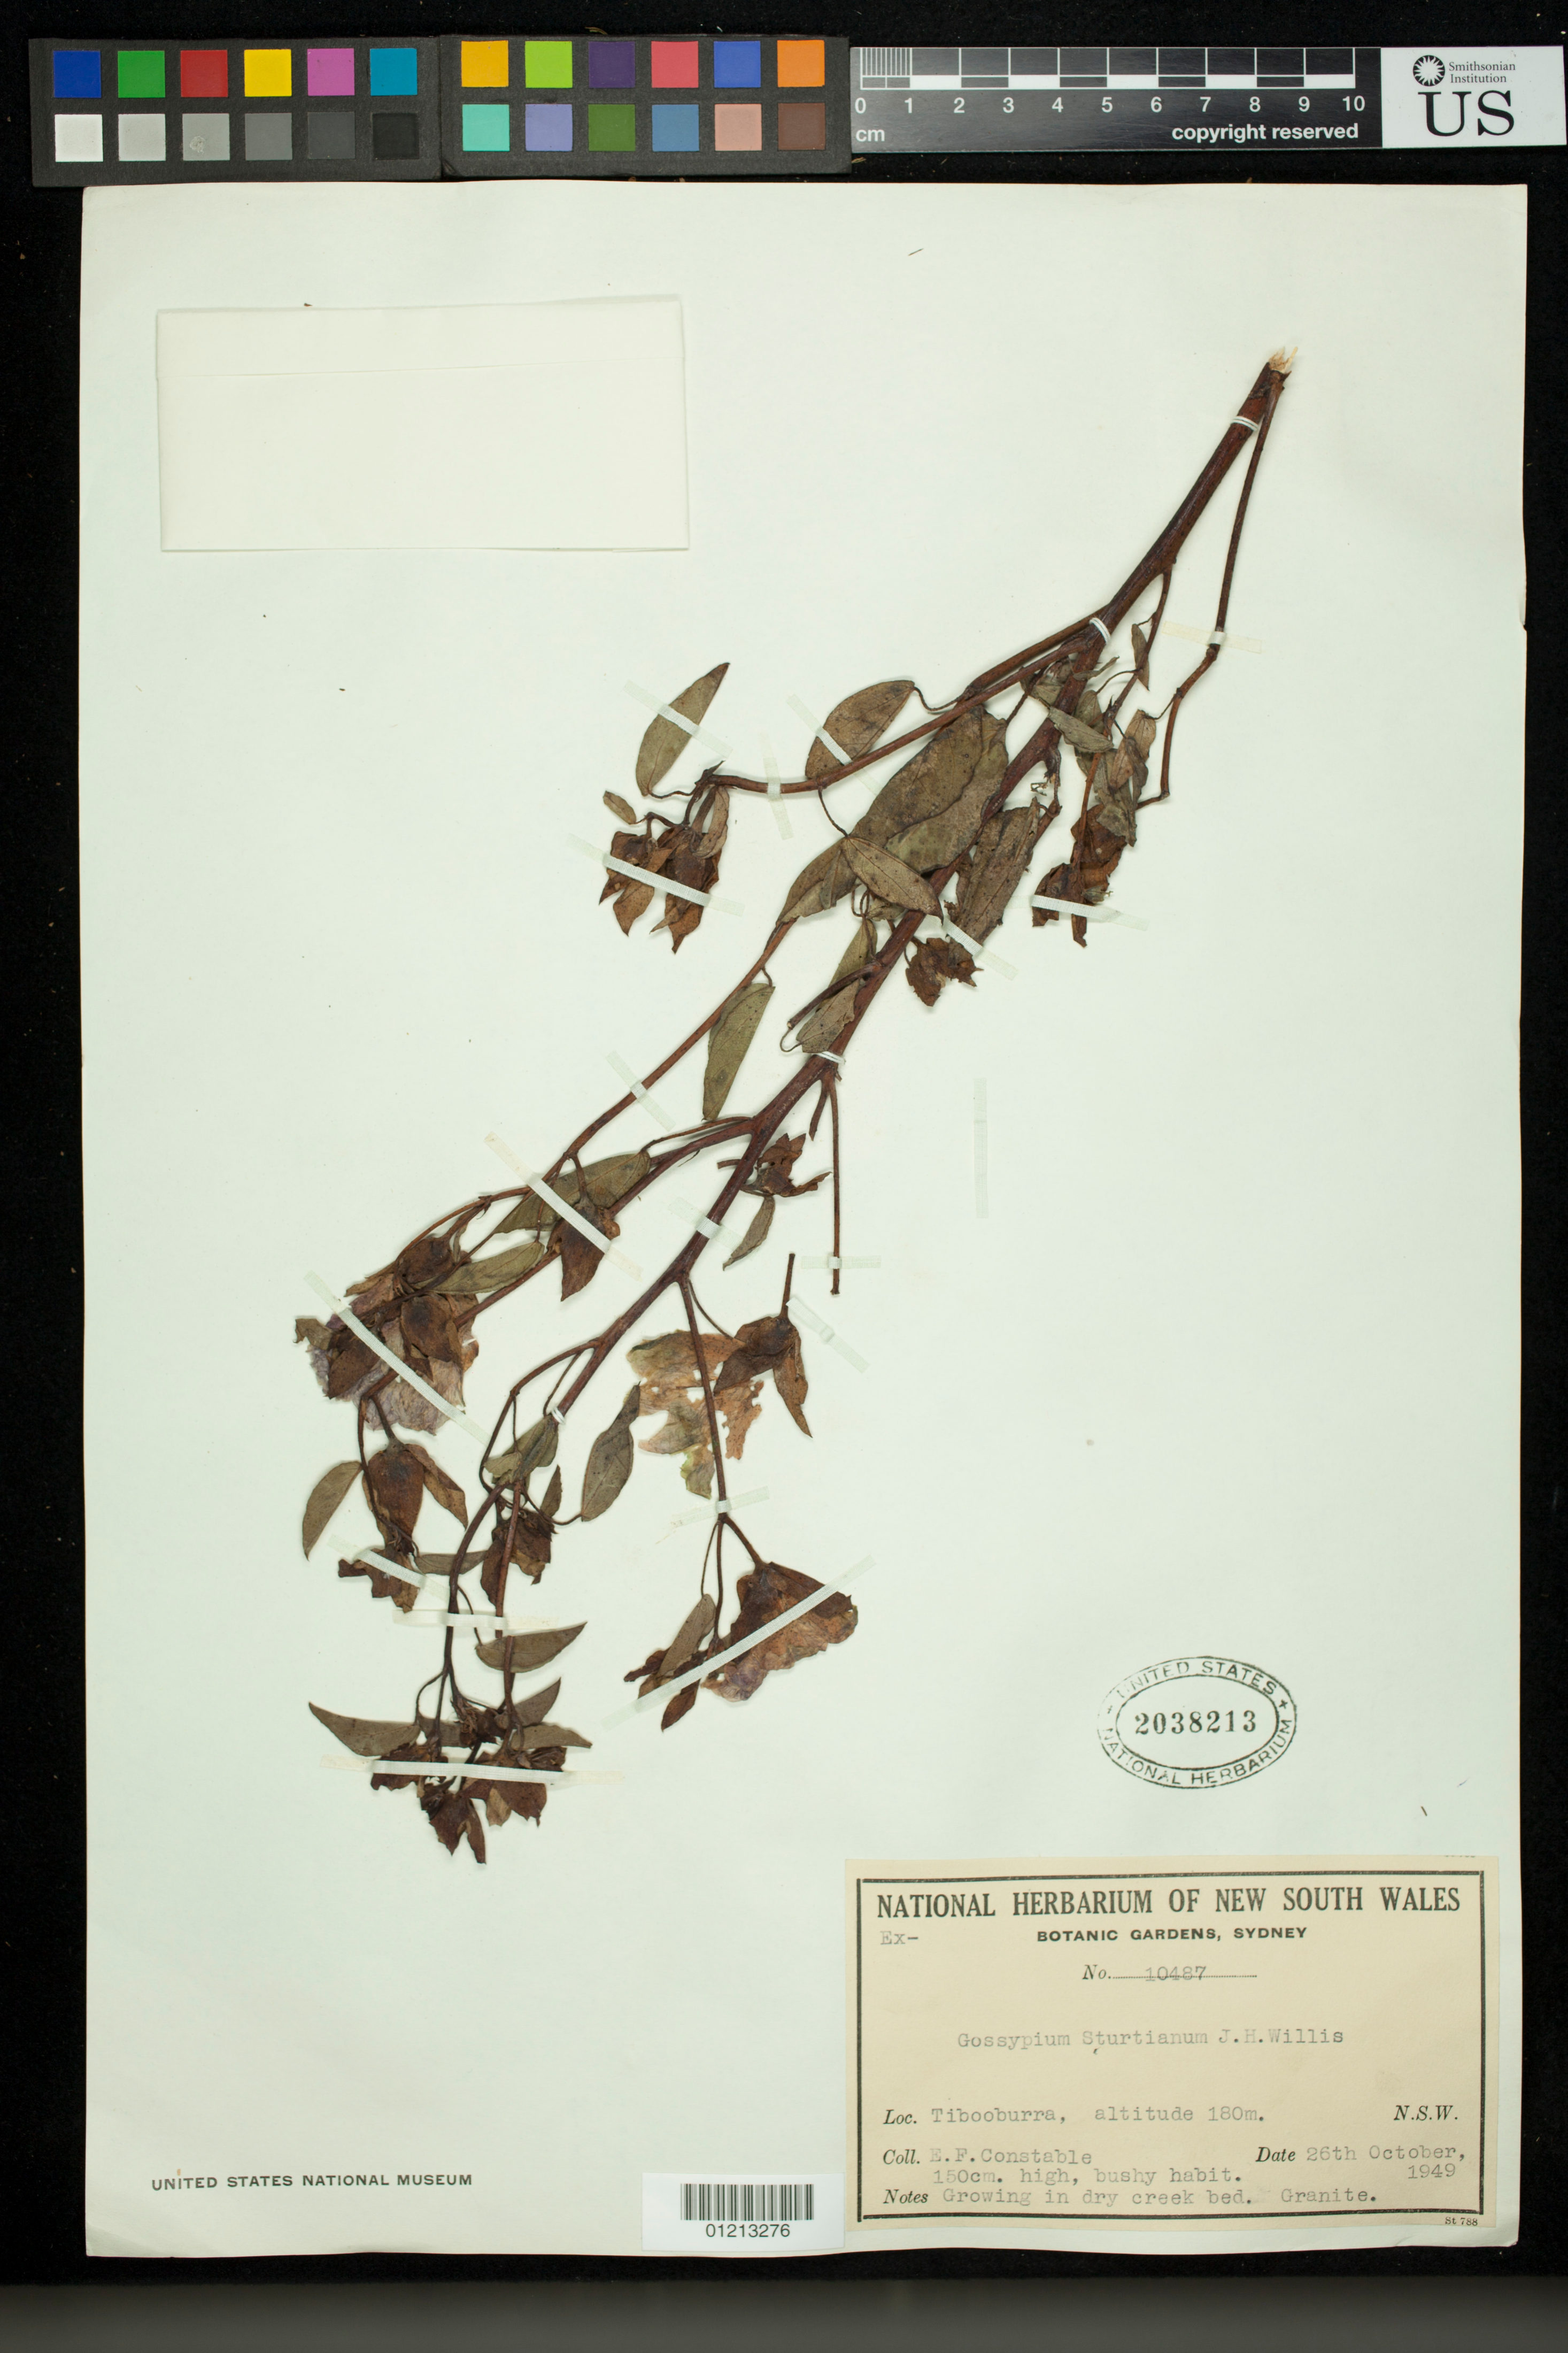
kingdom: Plantae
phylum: Tracheophyta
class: Magnoliopsida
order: Malvales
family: Malvaceae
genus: Gossypium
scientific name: Gossypium sturtii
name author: F. Muell.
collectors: E. F. Constable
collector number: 10487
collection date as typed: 26 Oct 1949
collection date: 1949-10-26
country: Australia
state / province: New South Wales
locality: Tibooburra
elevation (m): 180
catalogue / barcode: US 2038213